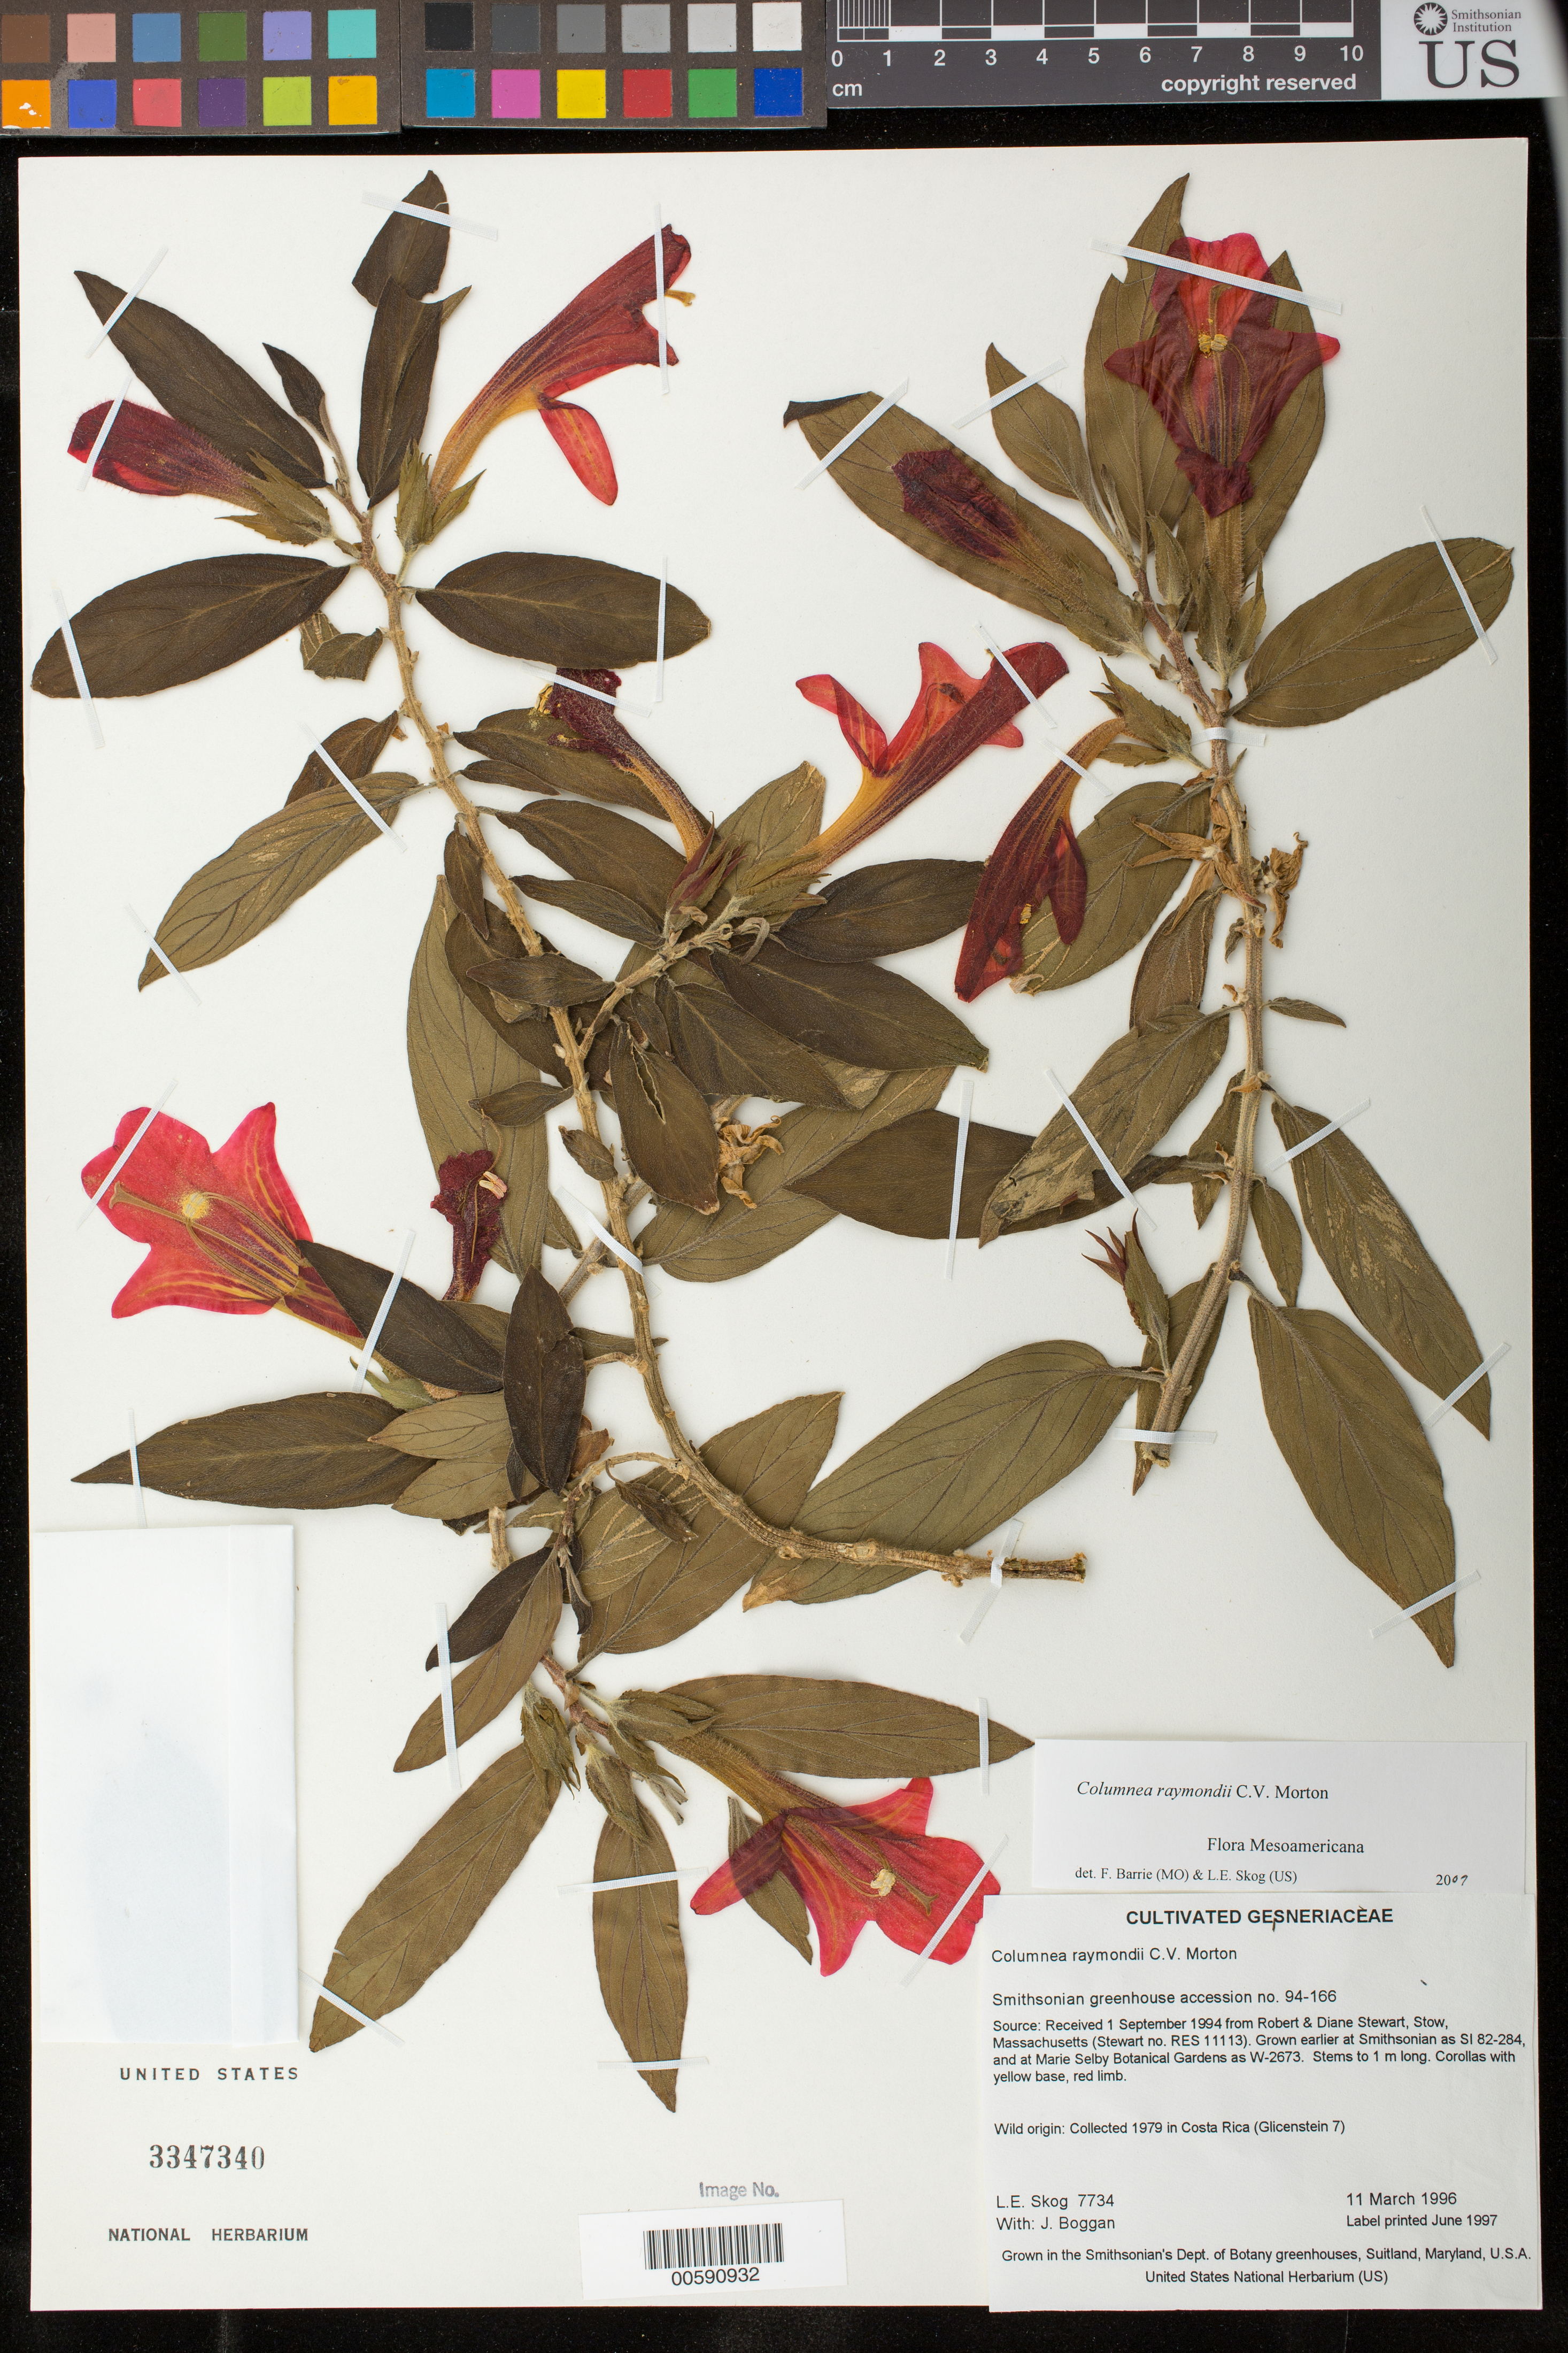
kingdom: Plantae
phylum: Tracheophyta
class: Magnoliopsida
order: Lamiales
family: Gesneriaceae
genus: Columnea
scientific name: Columnea raymondii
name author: C.V. Morton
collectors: L. E. Skog & J. K. Boggan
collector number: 7734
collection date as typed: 11 Mar 1996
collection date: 1996-03-11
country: Costa Rica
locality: Grown in the Smithsonian's Dept. of Botany greenhouses, Suitland, Maryland, U.S.A.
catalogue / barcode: US 3347340